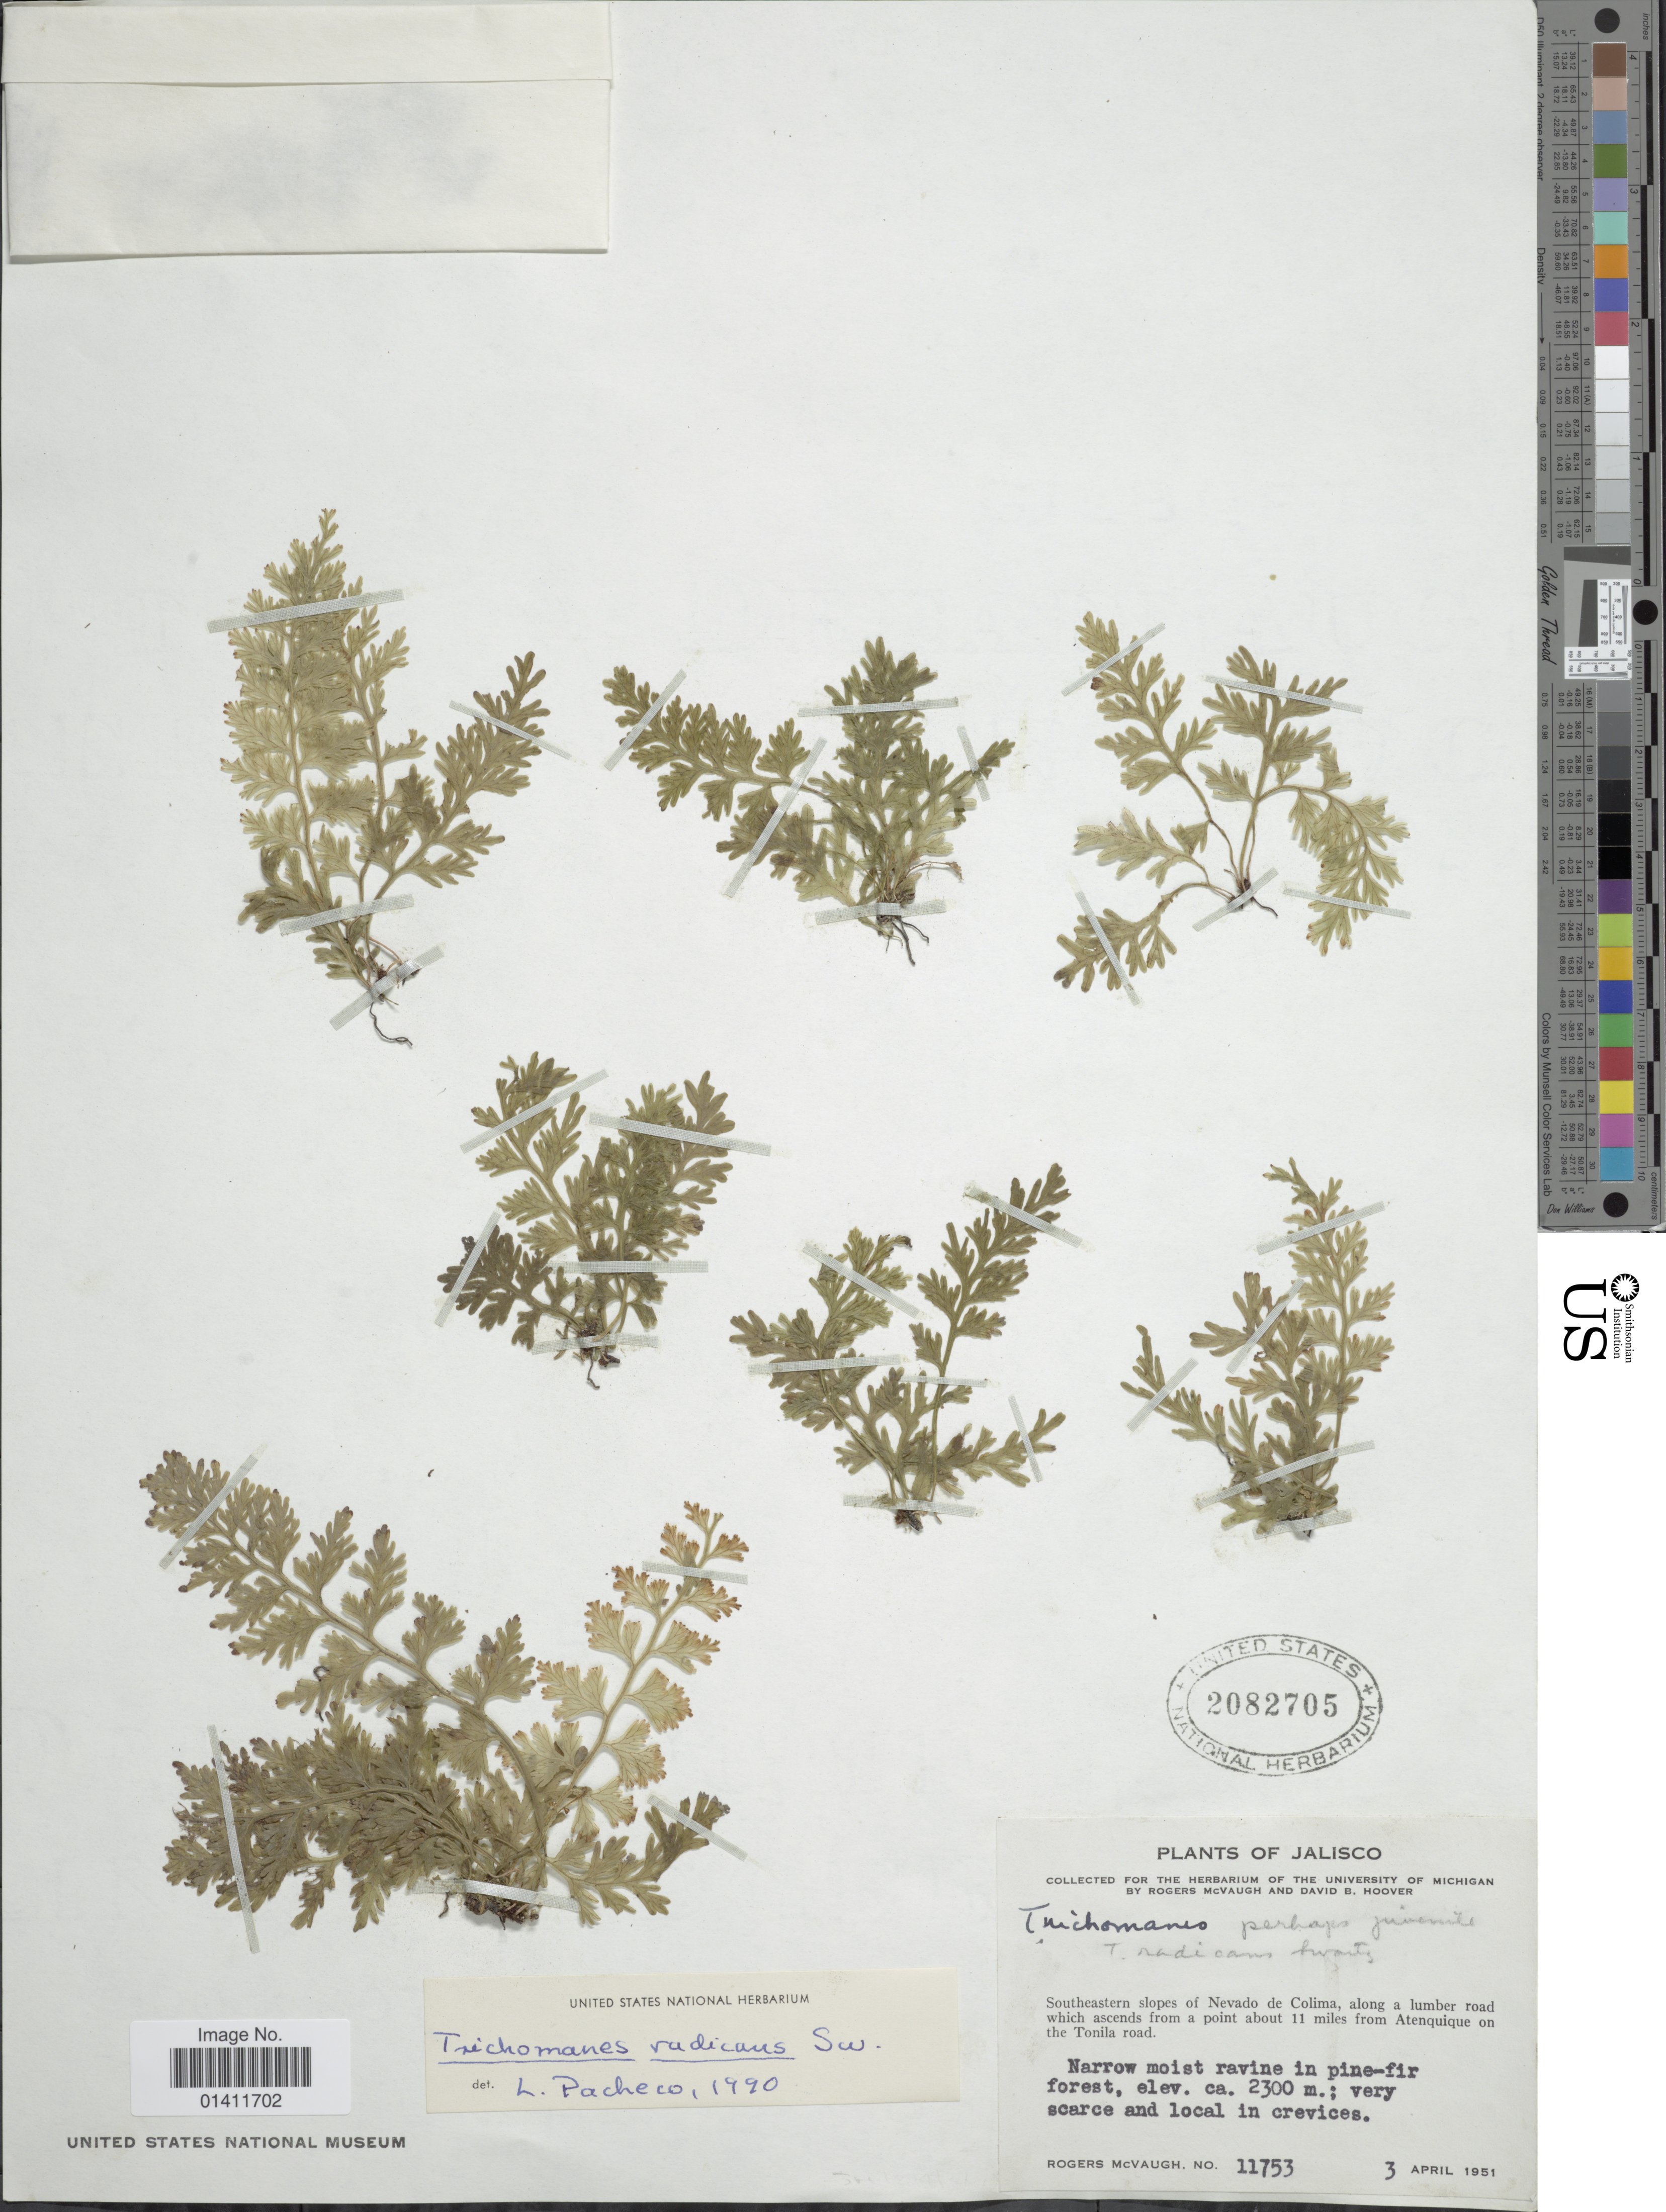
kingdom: Plantae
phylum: Tracheophyta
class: Polypodiopsida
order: Hymenophyllales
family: Hymenophyllaceae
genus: Vandenboschia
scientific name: Vandenboschia radicans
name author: (Sw.) Copel.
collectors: R. McVaugh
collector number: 11753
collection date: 1951-04-03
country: Mexico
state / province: Jalisco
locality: Southeastern slopes of Nevado de Colima, along a lumber road which ascends from a point about 11 miles from Atenquique on the Tonila road.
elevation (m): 2300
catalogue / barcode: US 2082705